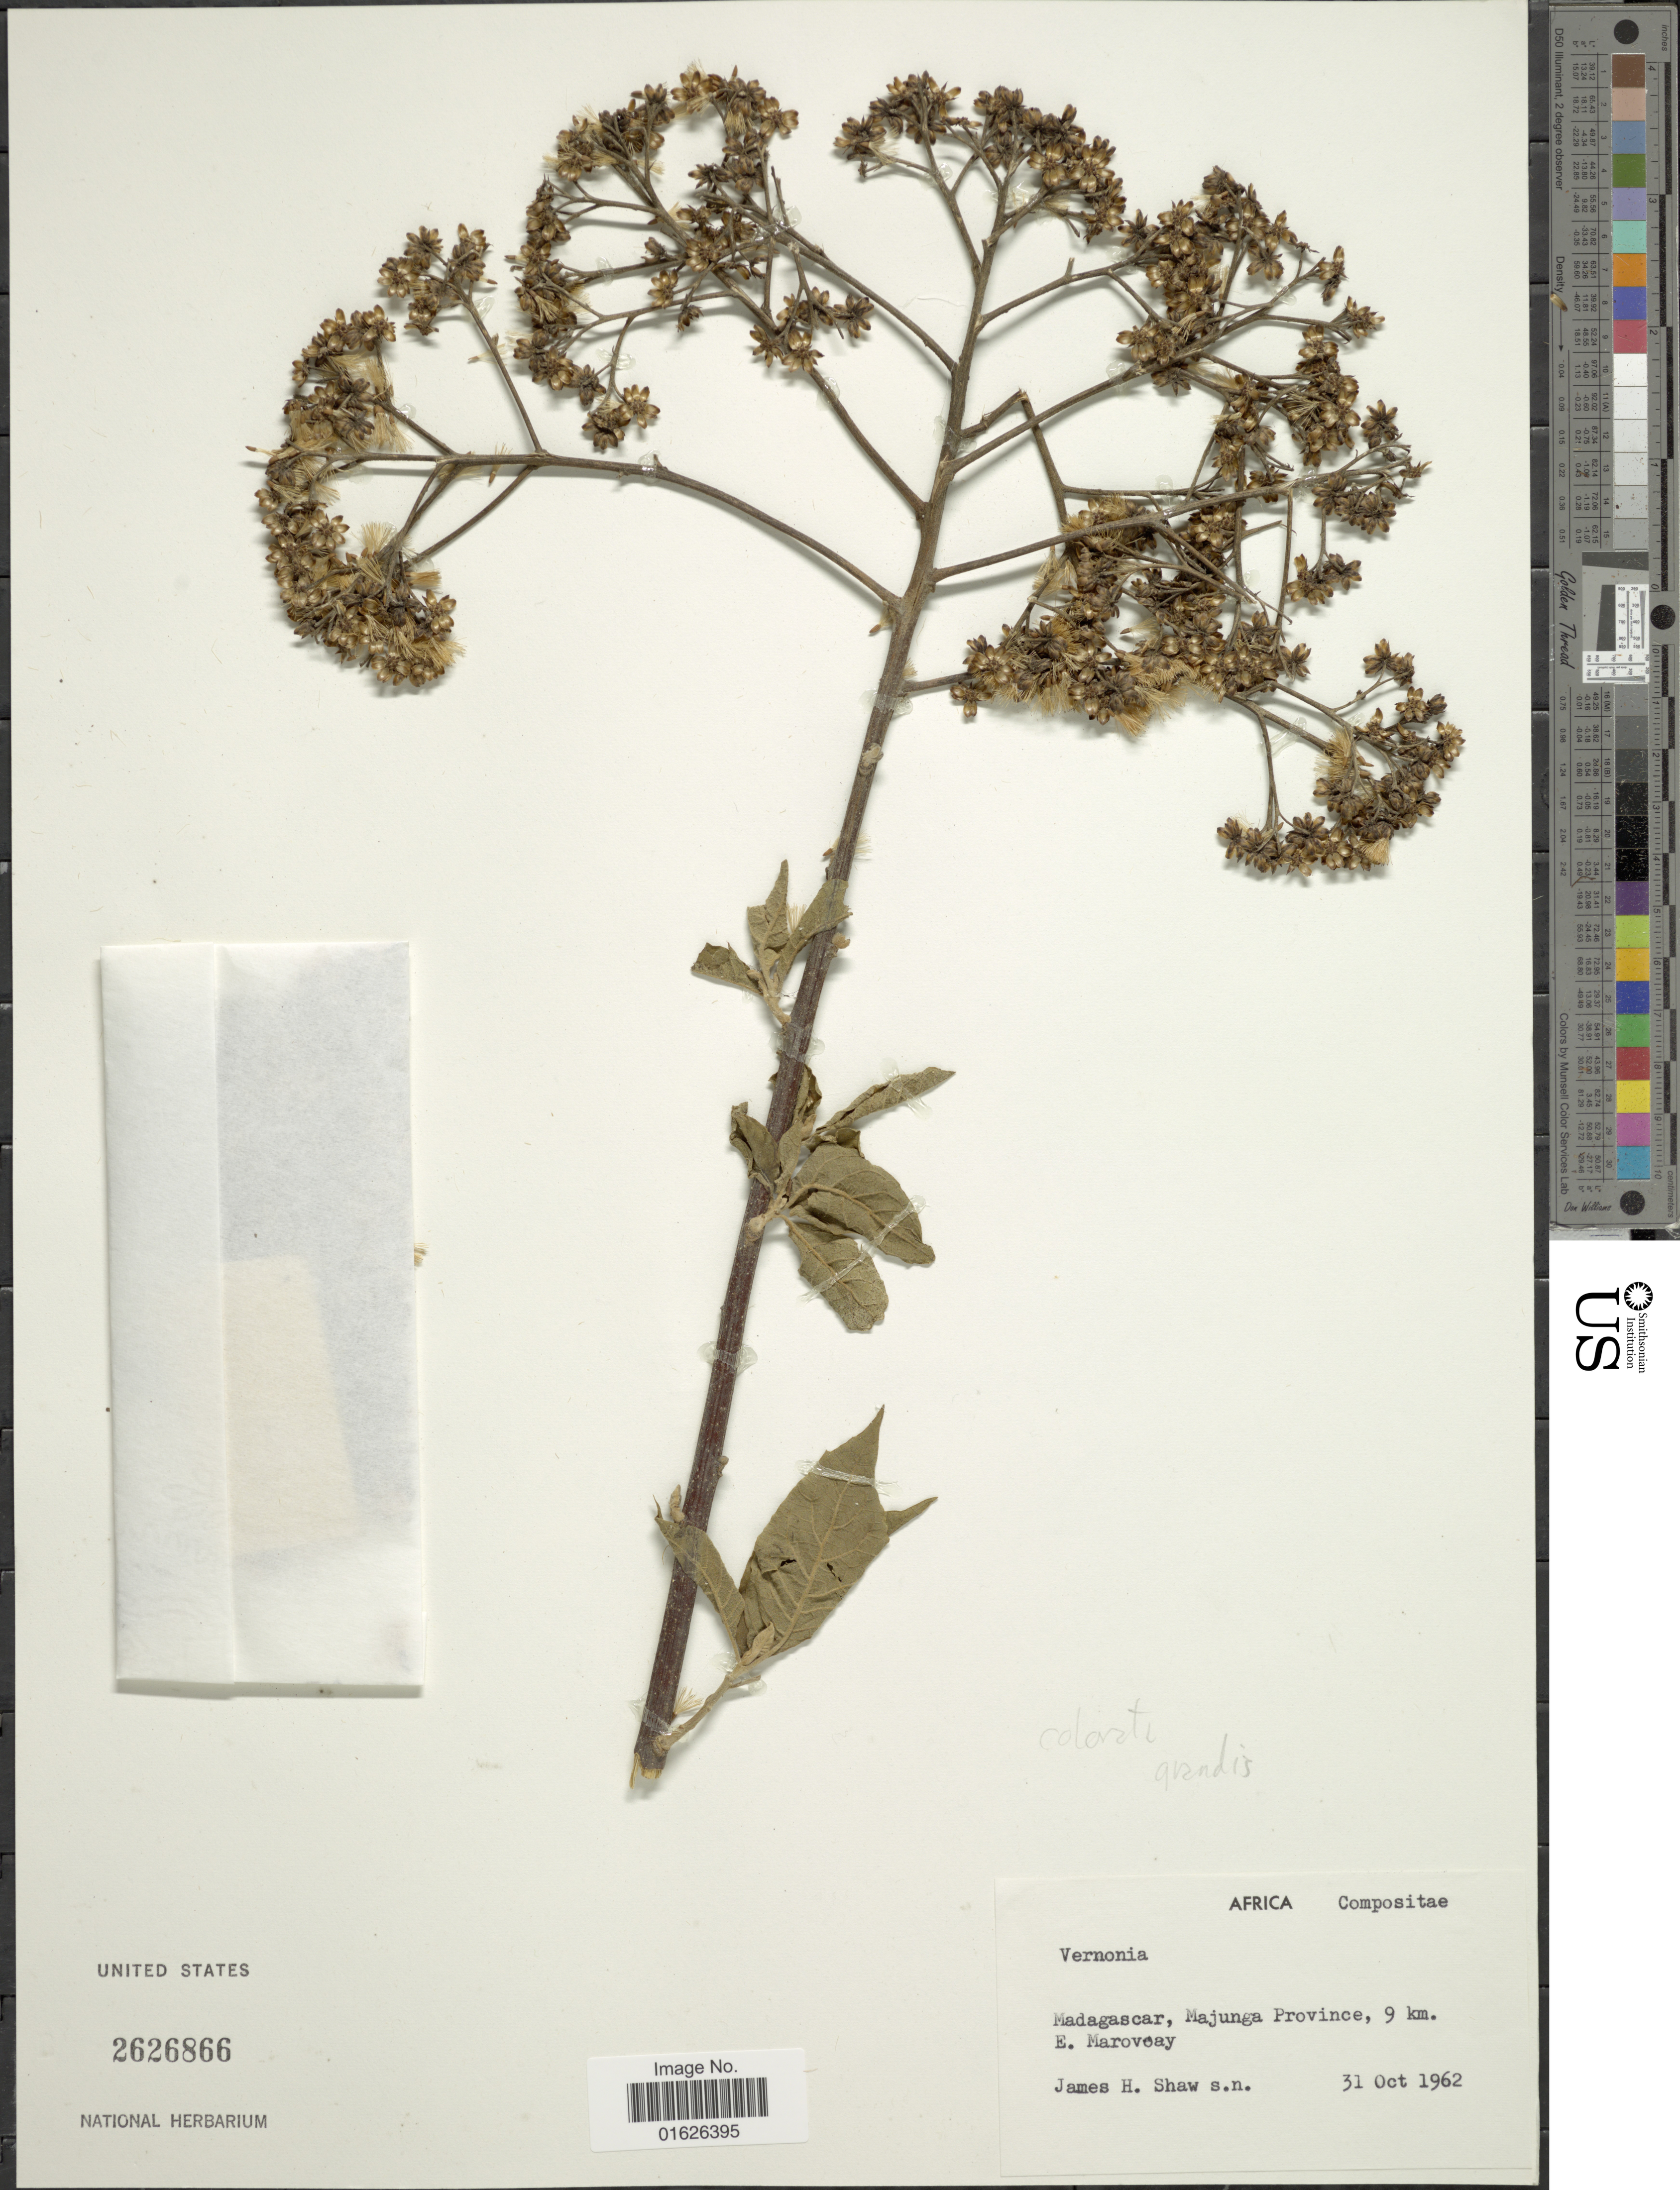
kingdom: Plantae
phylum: Tracheophyta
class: Magnoliopsida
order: Asterales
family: Asteraceae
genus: Gymnanthemum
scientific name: Gymnanthemum coloratum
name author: (Willd.) H. Rob. & B. Kahn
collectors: J. H. Shaw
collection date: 1962-10-31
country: Madagascar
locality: Majunga Province, 9 km E. Marovcay.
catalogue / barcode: US 2626866